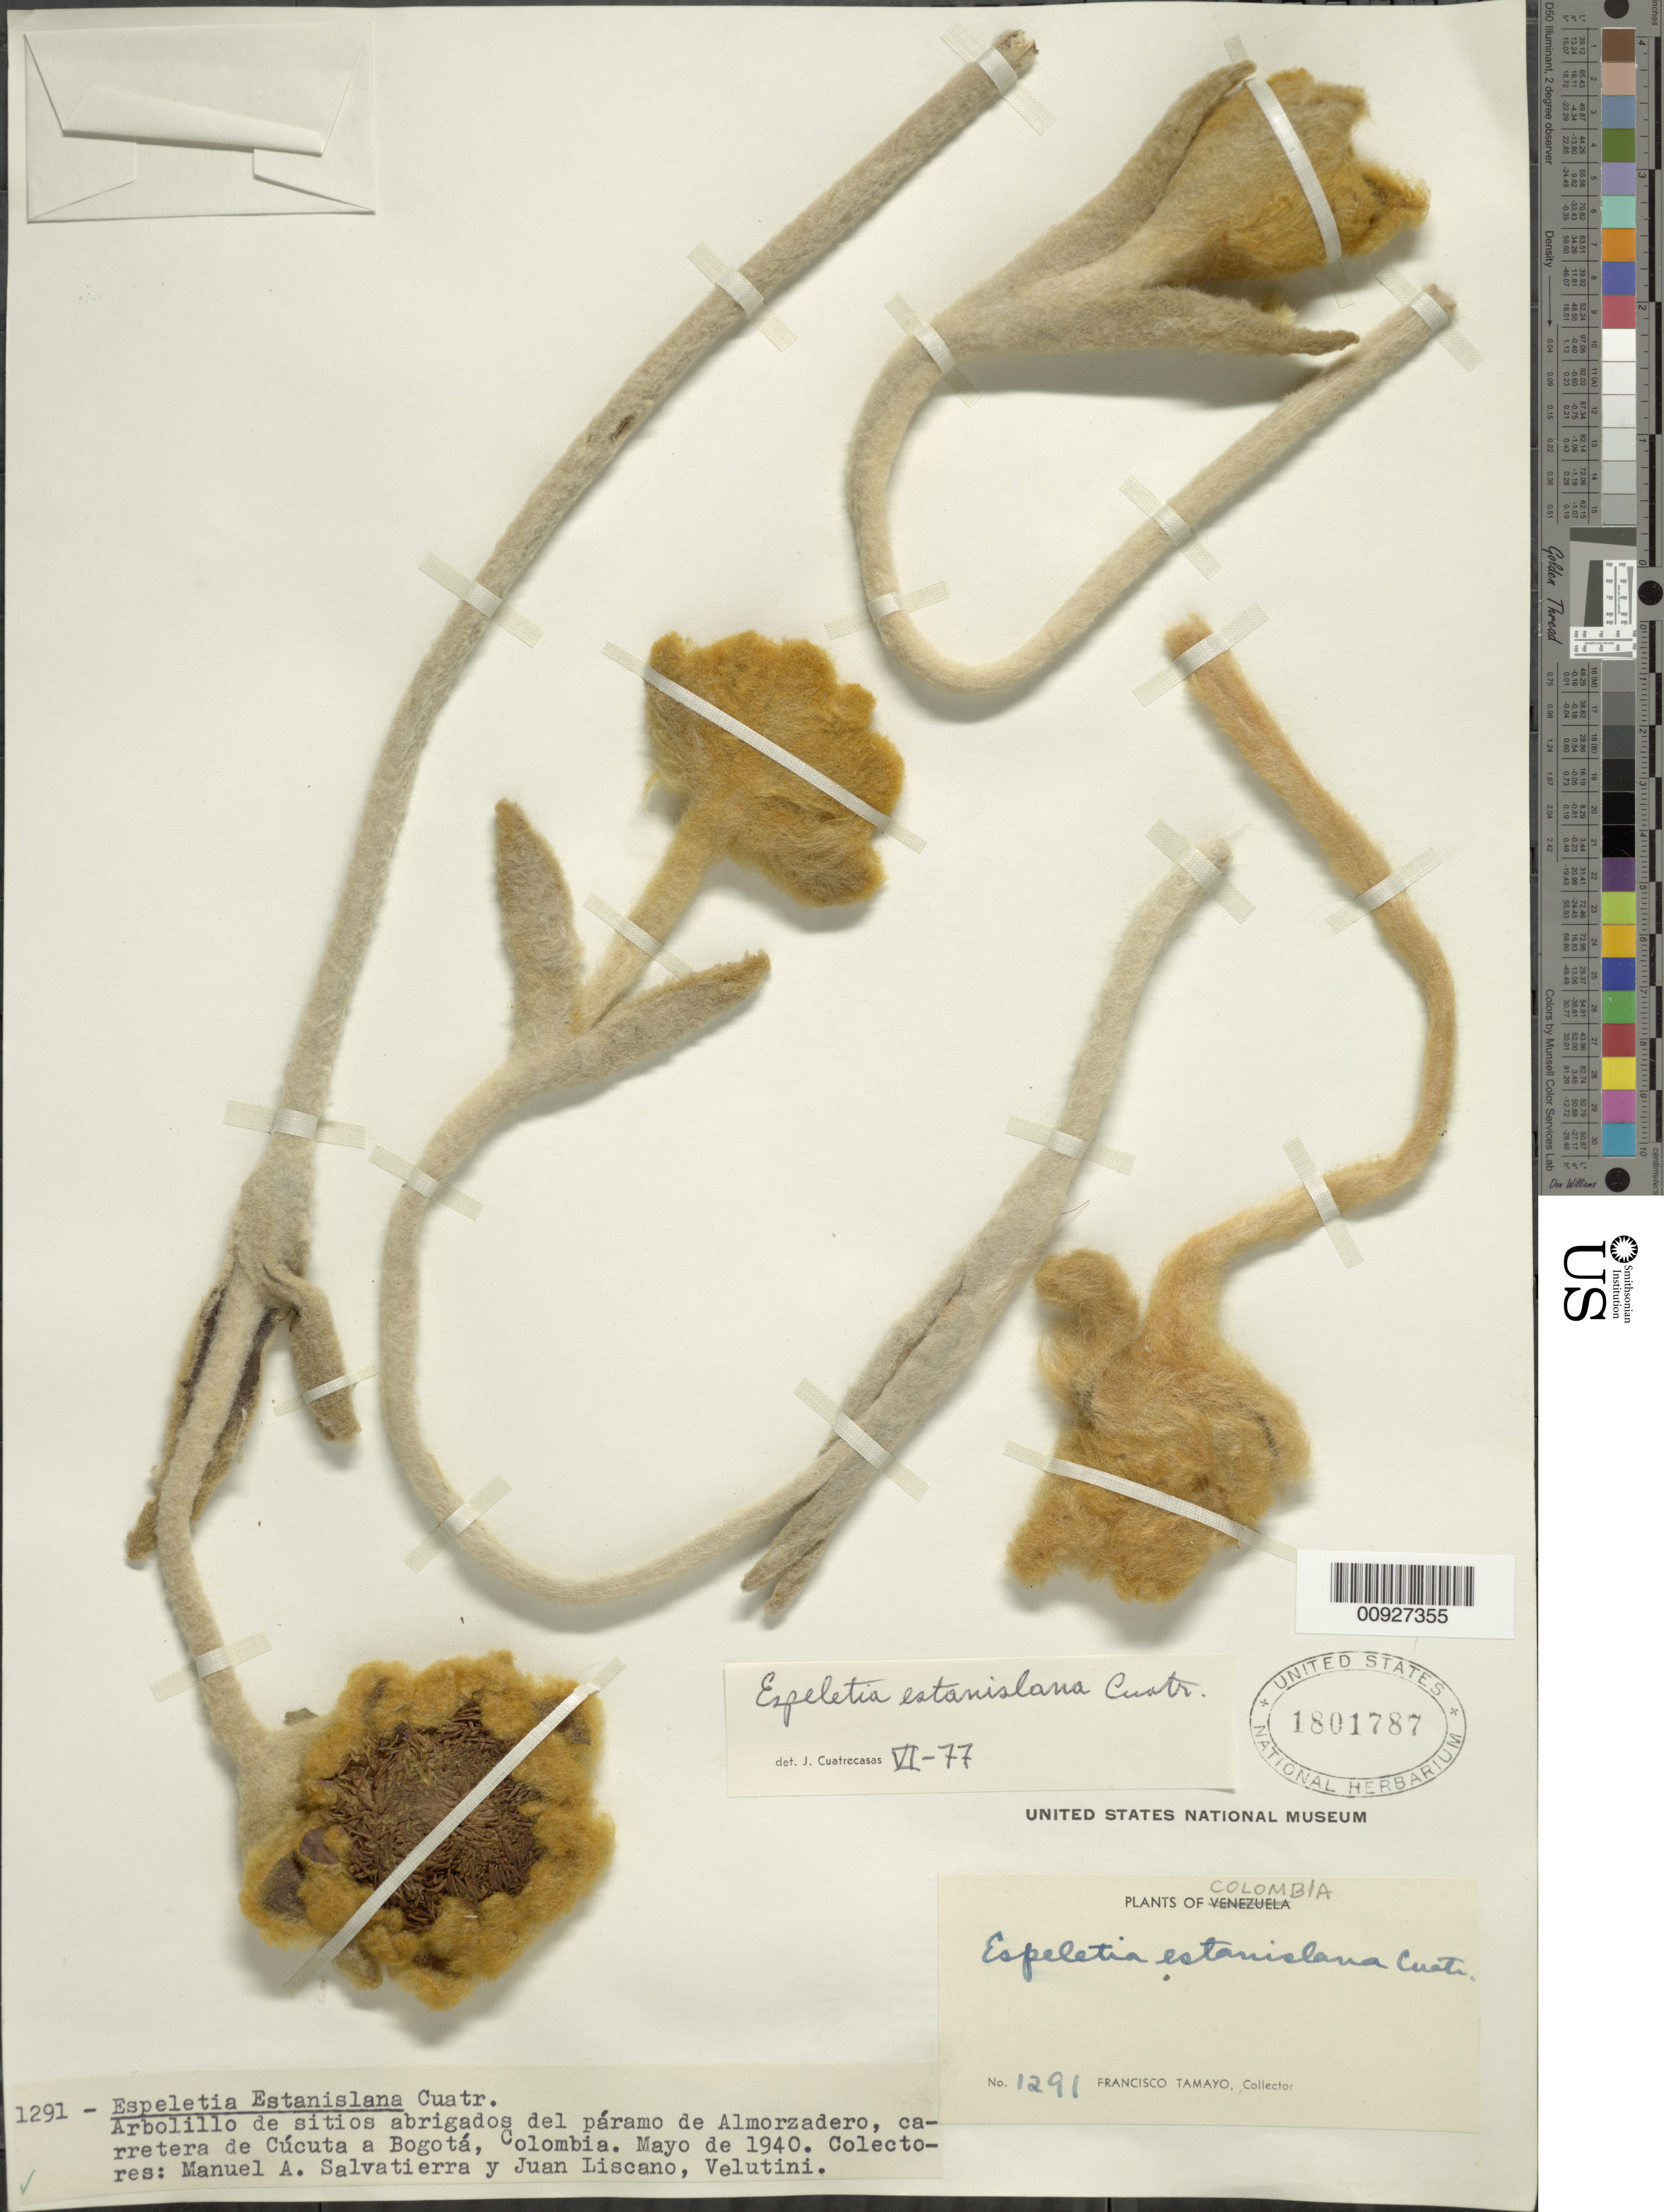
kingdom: Plantae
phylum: Tracheophyta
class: Magnoliopsida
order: Asterales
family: Asteraceae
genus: Espeletia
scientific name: Espeletia estanislana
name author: Cuatrec.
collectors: F. Tamayo, M. L. Salvatierra & J. Velutini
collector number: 1291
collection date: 1940-05-01/1940-05-31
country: Colombia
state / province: Santander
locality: Páramo del Almorzadero. Arbolillo de itios abrigados del P. del Almorzadero, carretera de Cúcuta a Bogotá.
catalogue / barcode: US 1801787